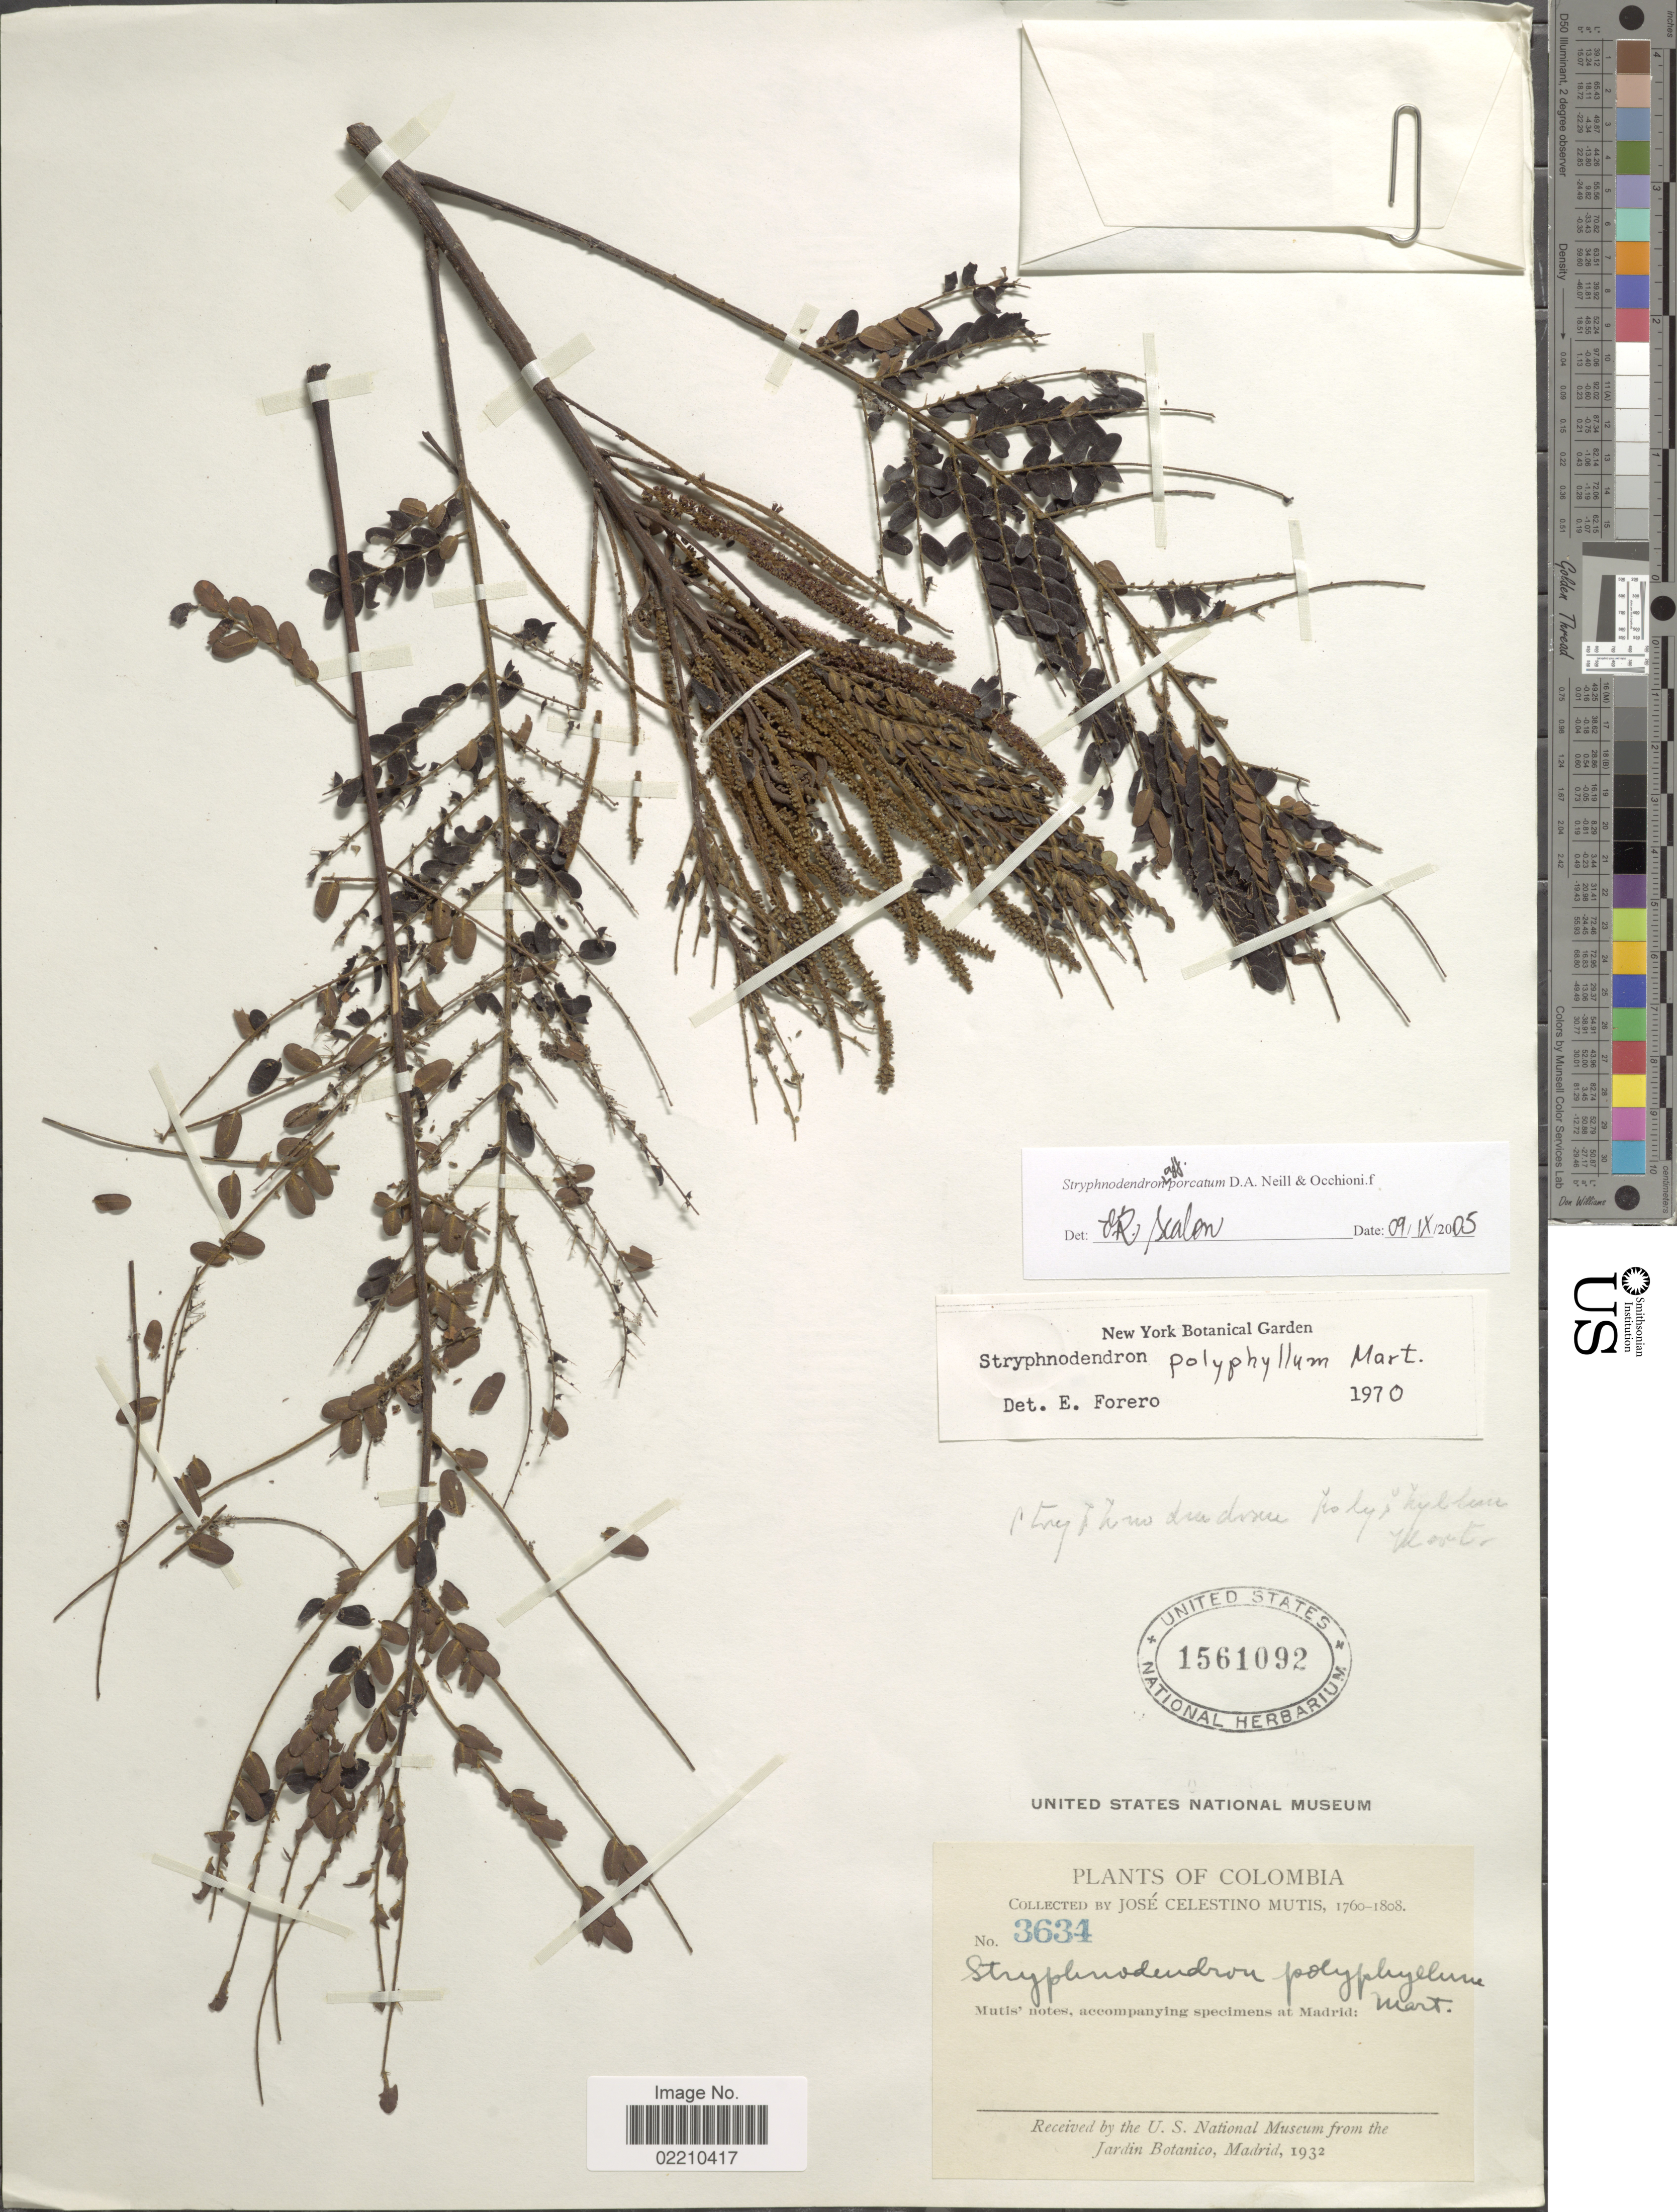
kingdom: Plantae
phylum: Tracheophyta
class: Magnoliopsida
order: Fabales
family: Fabaceae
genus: Stryphnodendron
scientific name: Stryphnodendron sp.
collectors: J. C. B. Mutis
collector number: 3634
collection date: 1760/1808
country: Colombia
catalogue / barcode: US 1561092